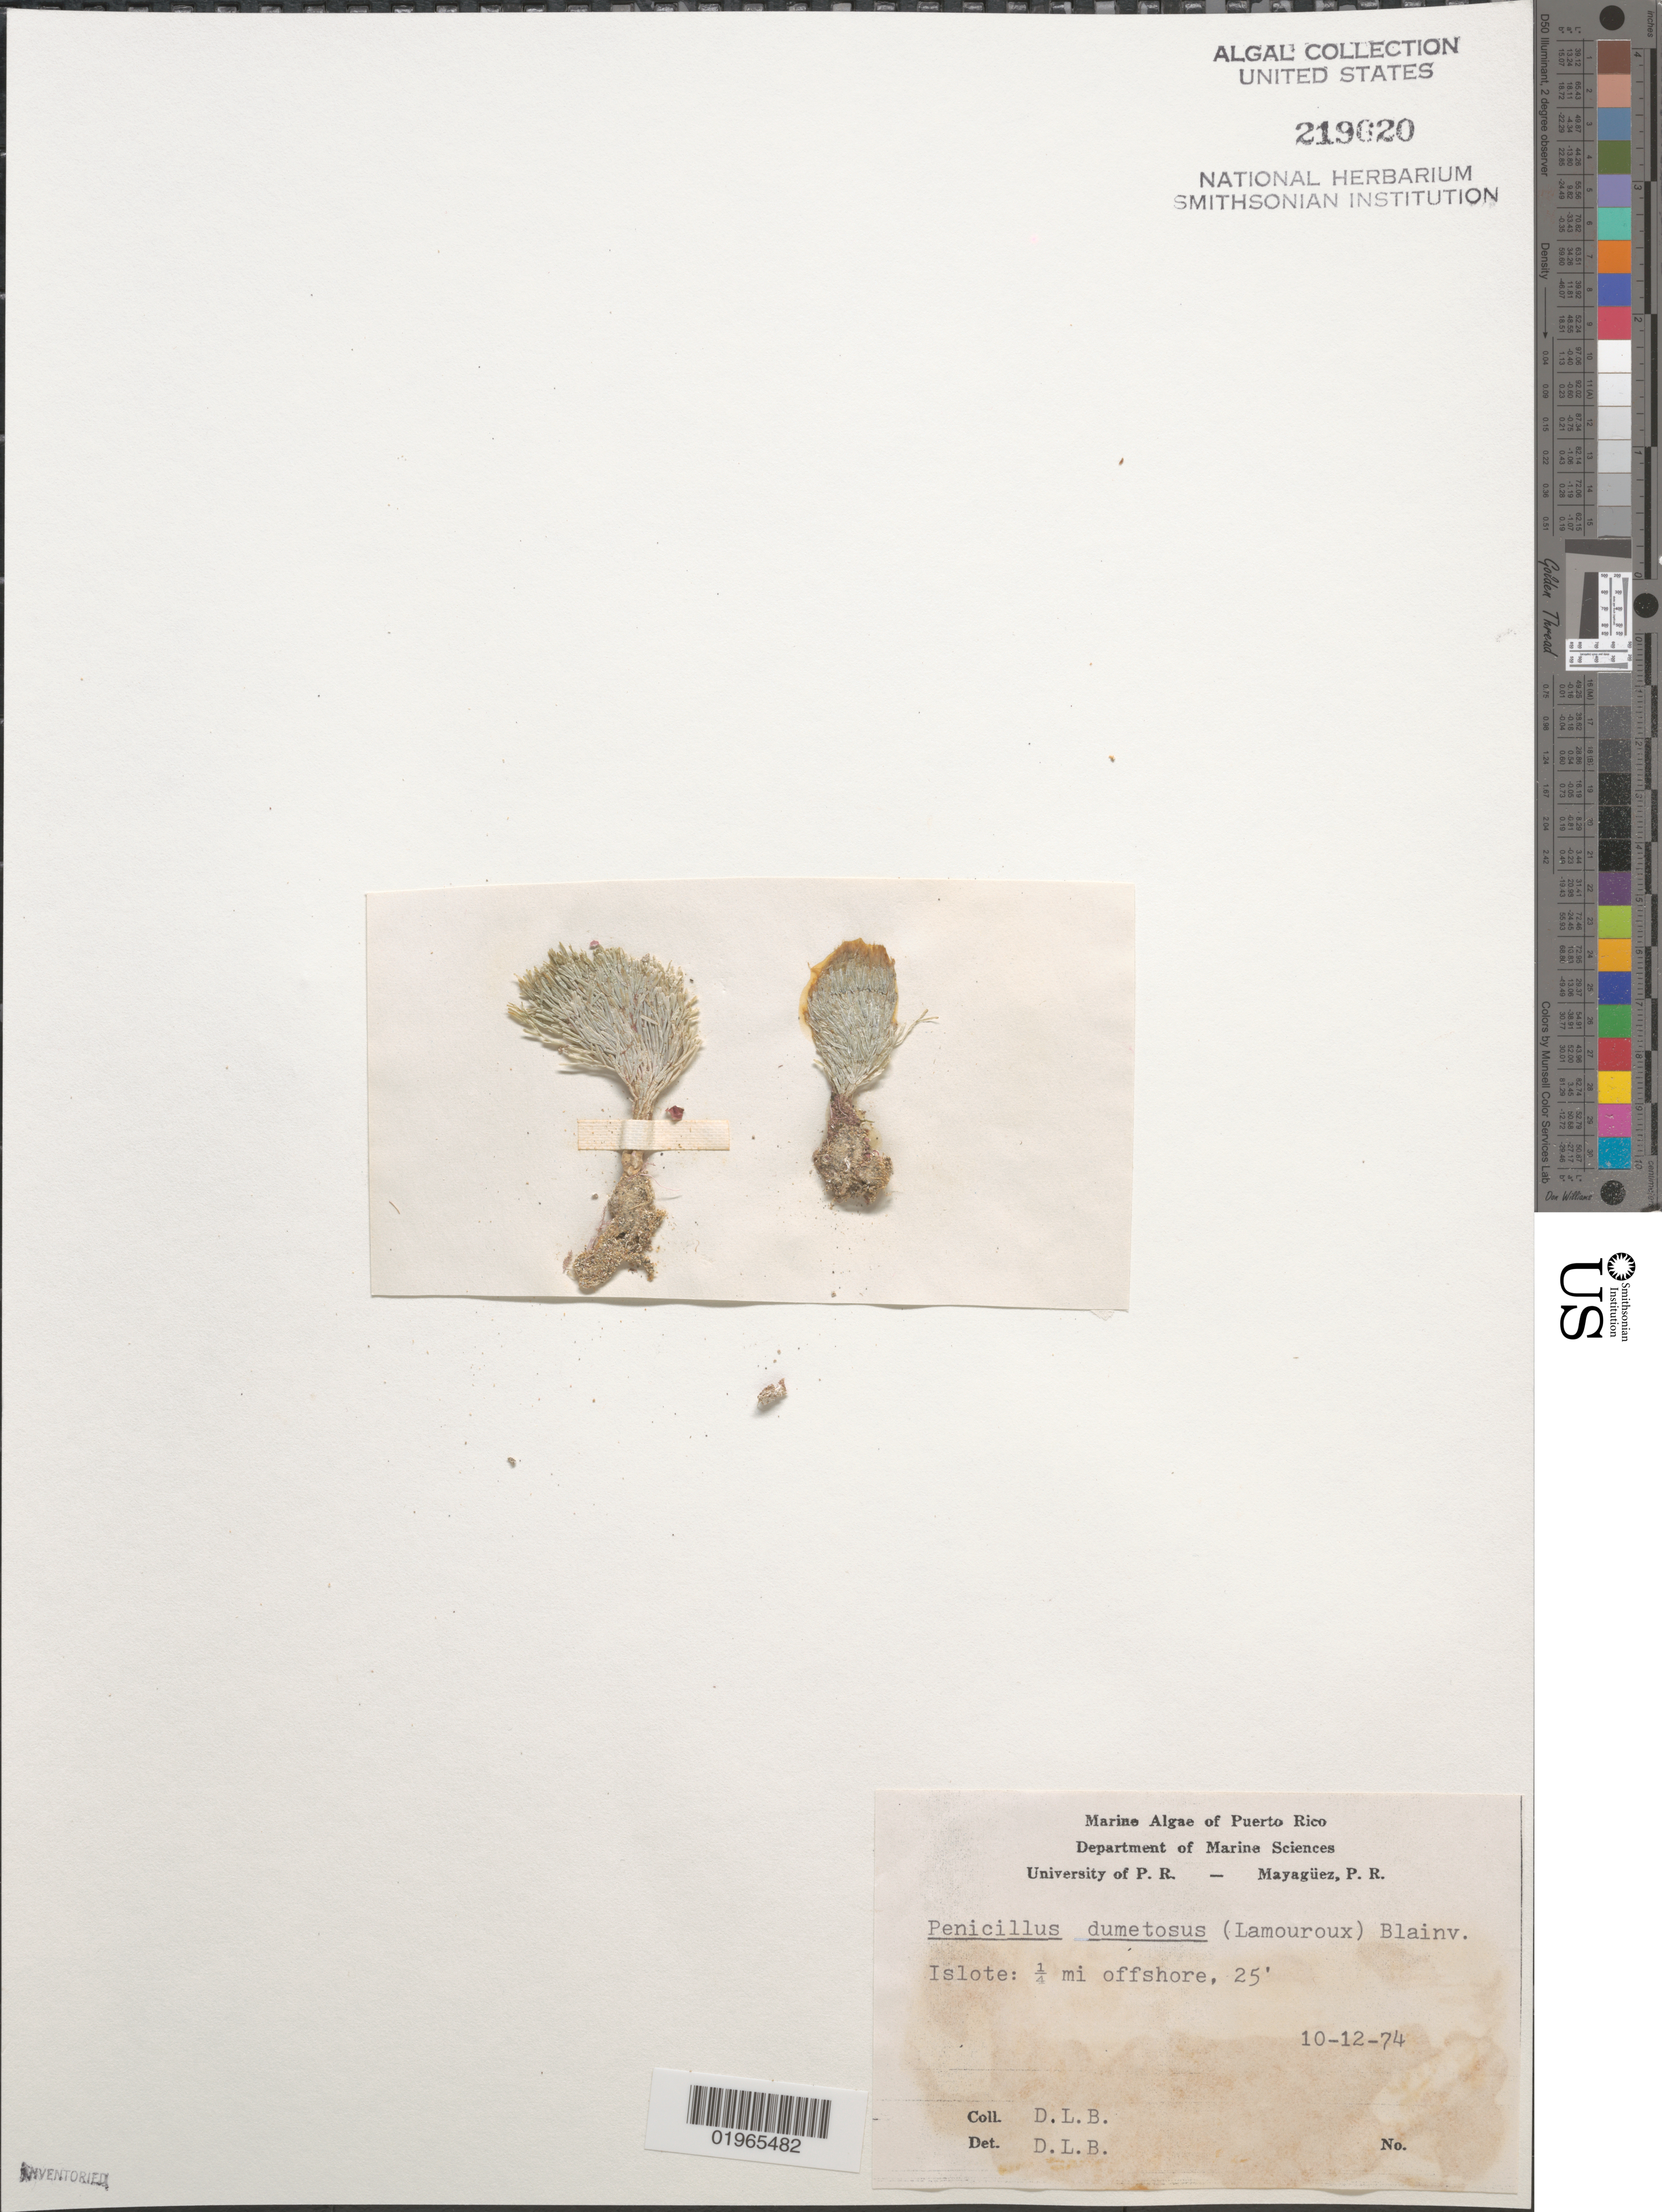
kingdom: Plantae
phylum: Chlorophyta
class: Ulvophyceae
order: Bryopsidales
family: Udoteaceae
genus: Penicillus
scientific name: Penicillus dumetosus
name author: (J.V.Lamouroux) Blainville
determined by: Ballantine, D. L.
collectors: D.L. Ballantine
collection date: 1974-10-12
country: Puerto Rico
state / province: Arecibo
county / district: Islote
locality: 1/4 mi offshore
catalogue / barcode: US 219020